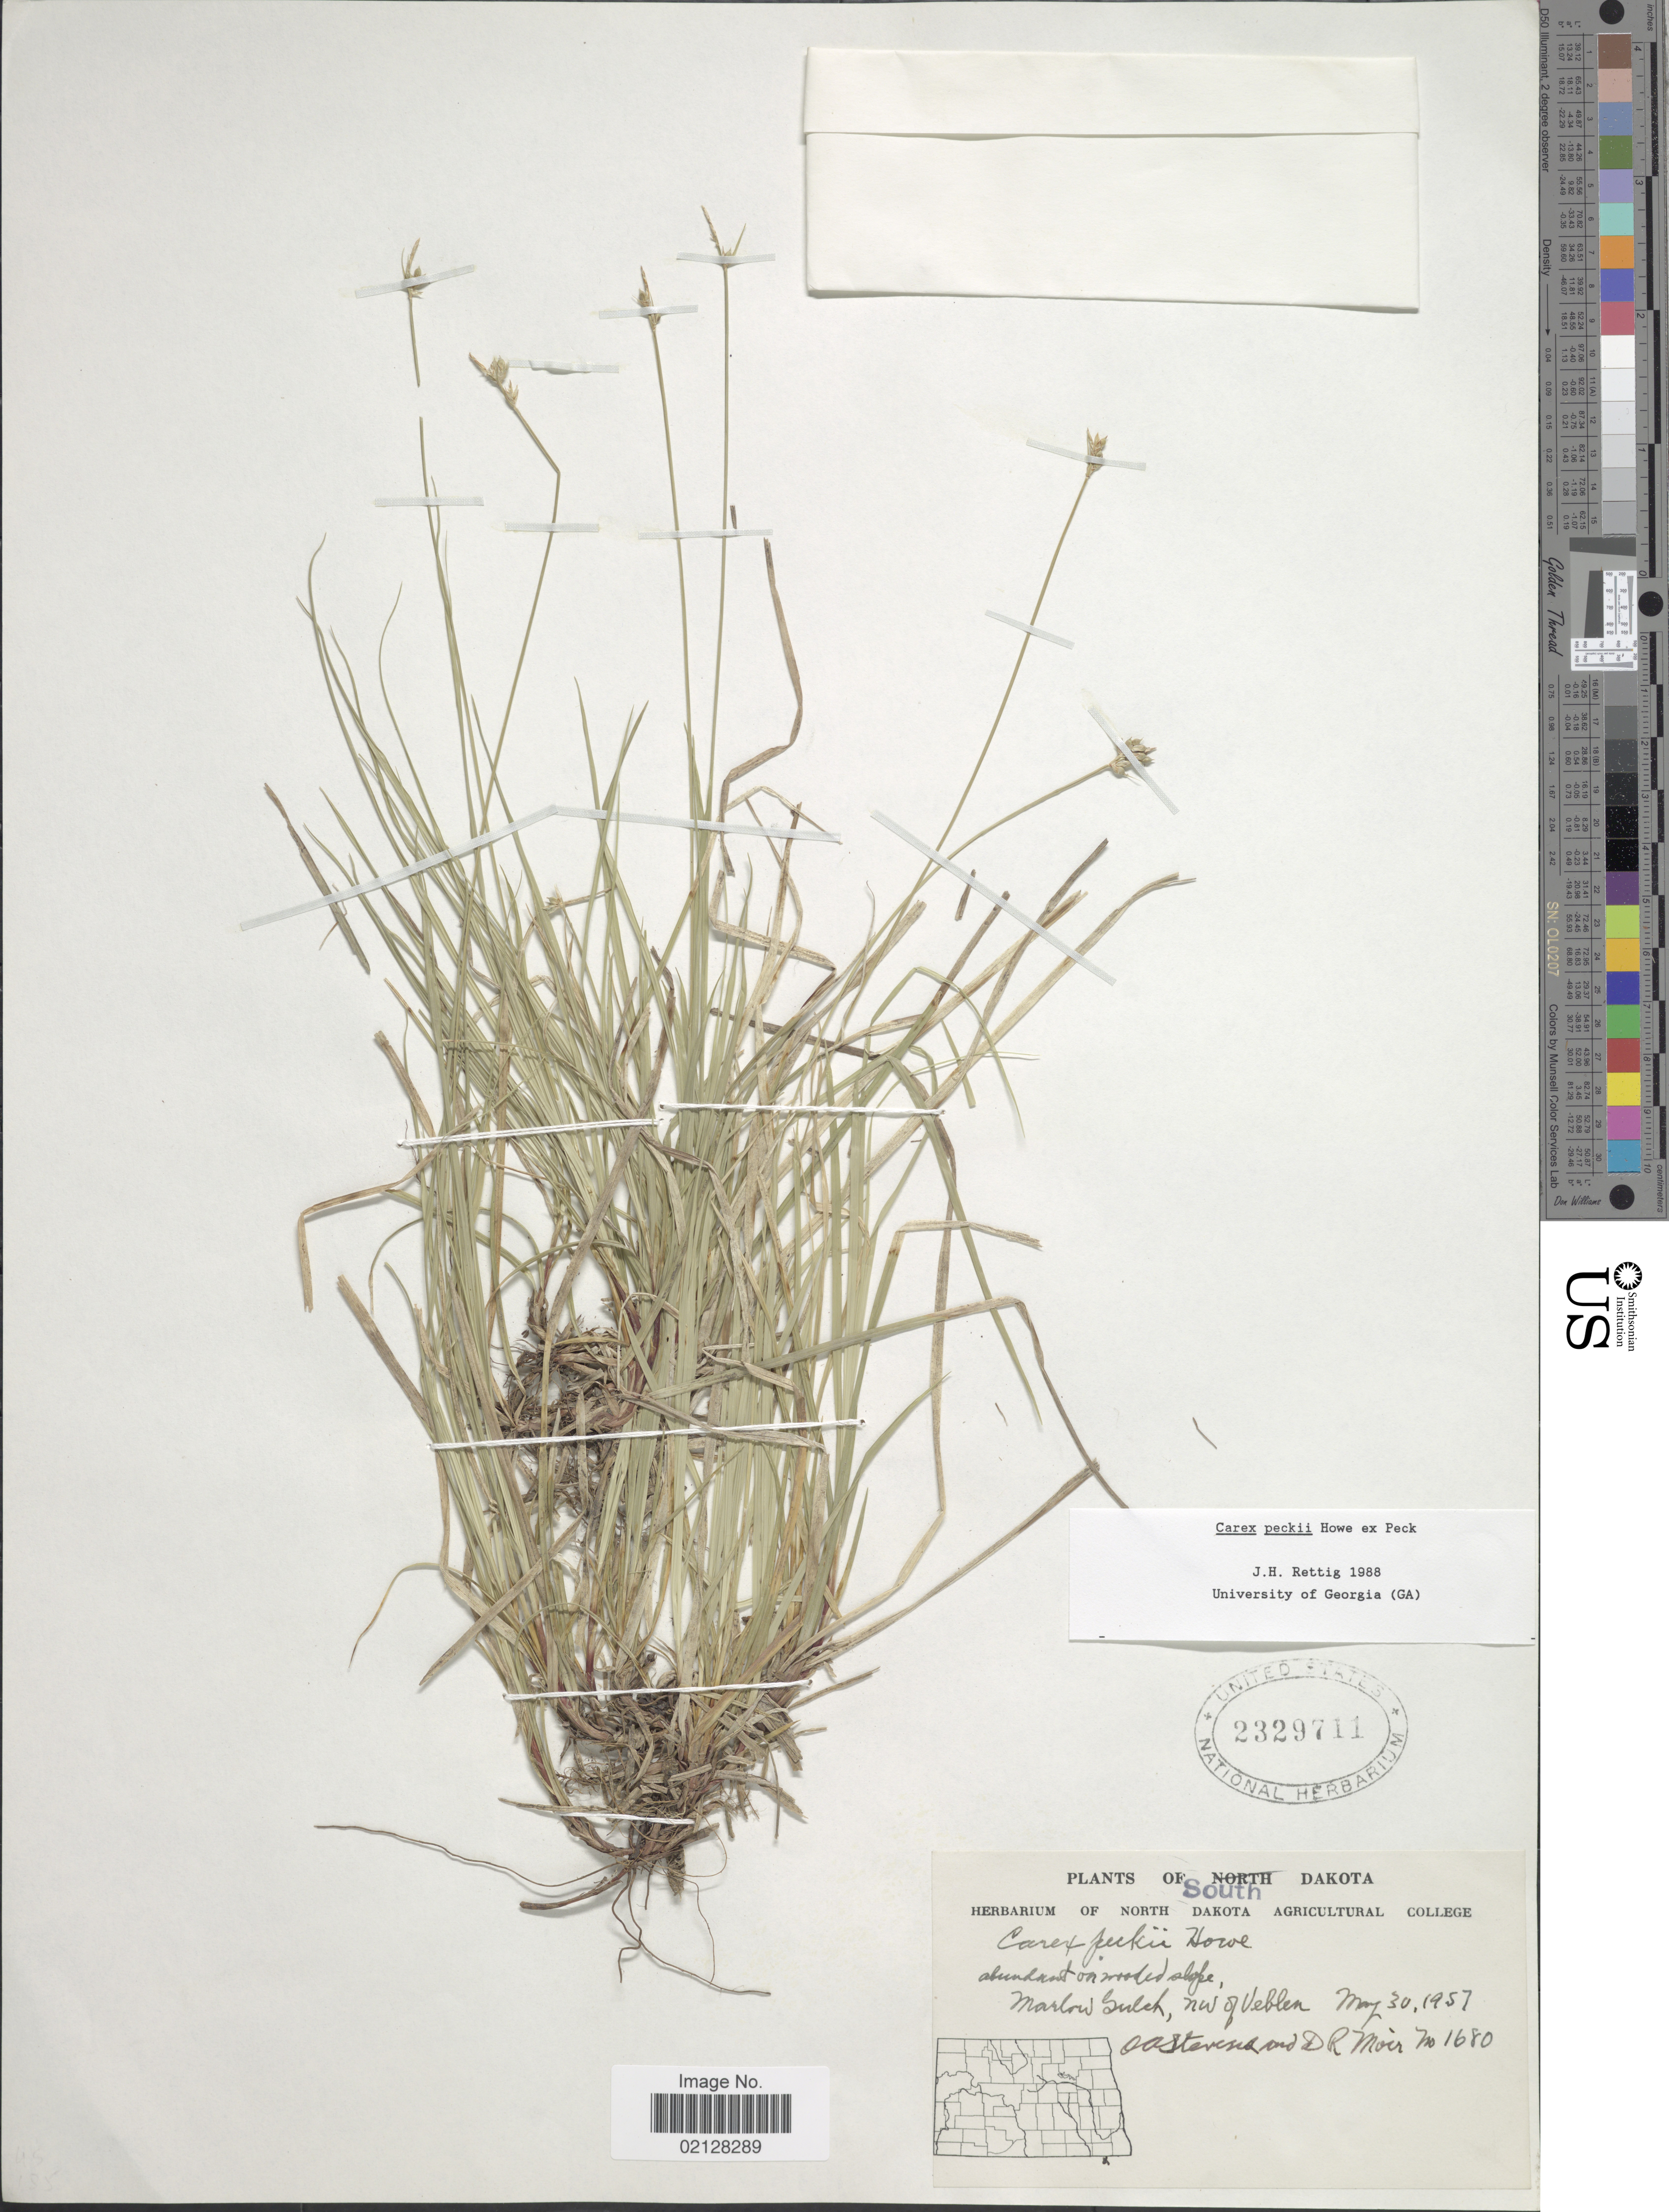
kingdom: Plantae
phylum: Tracheophyta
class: Liliopsida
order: Poales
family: Cyperaceae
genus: Carex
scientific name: Carex peckii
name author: Howe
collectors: O. A. Stevens & D. Moir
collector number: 1680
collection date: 1957-05-30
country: United States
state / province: South Dakota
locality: Marlow Gulch, NW of Veblen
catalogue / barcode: US 2329711